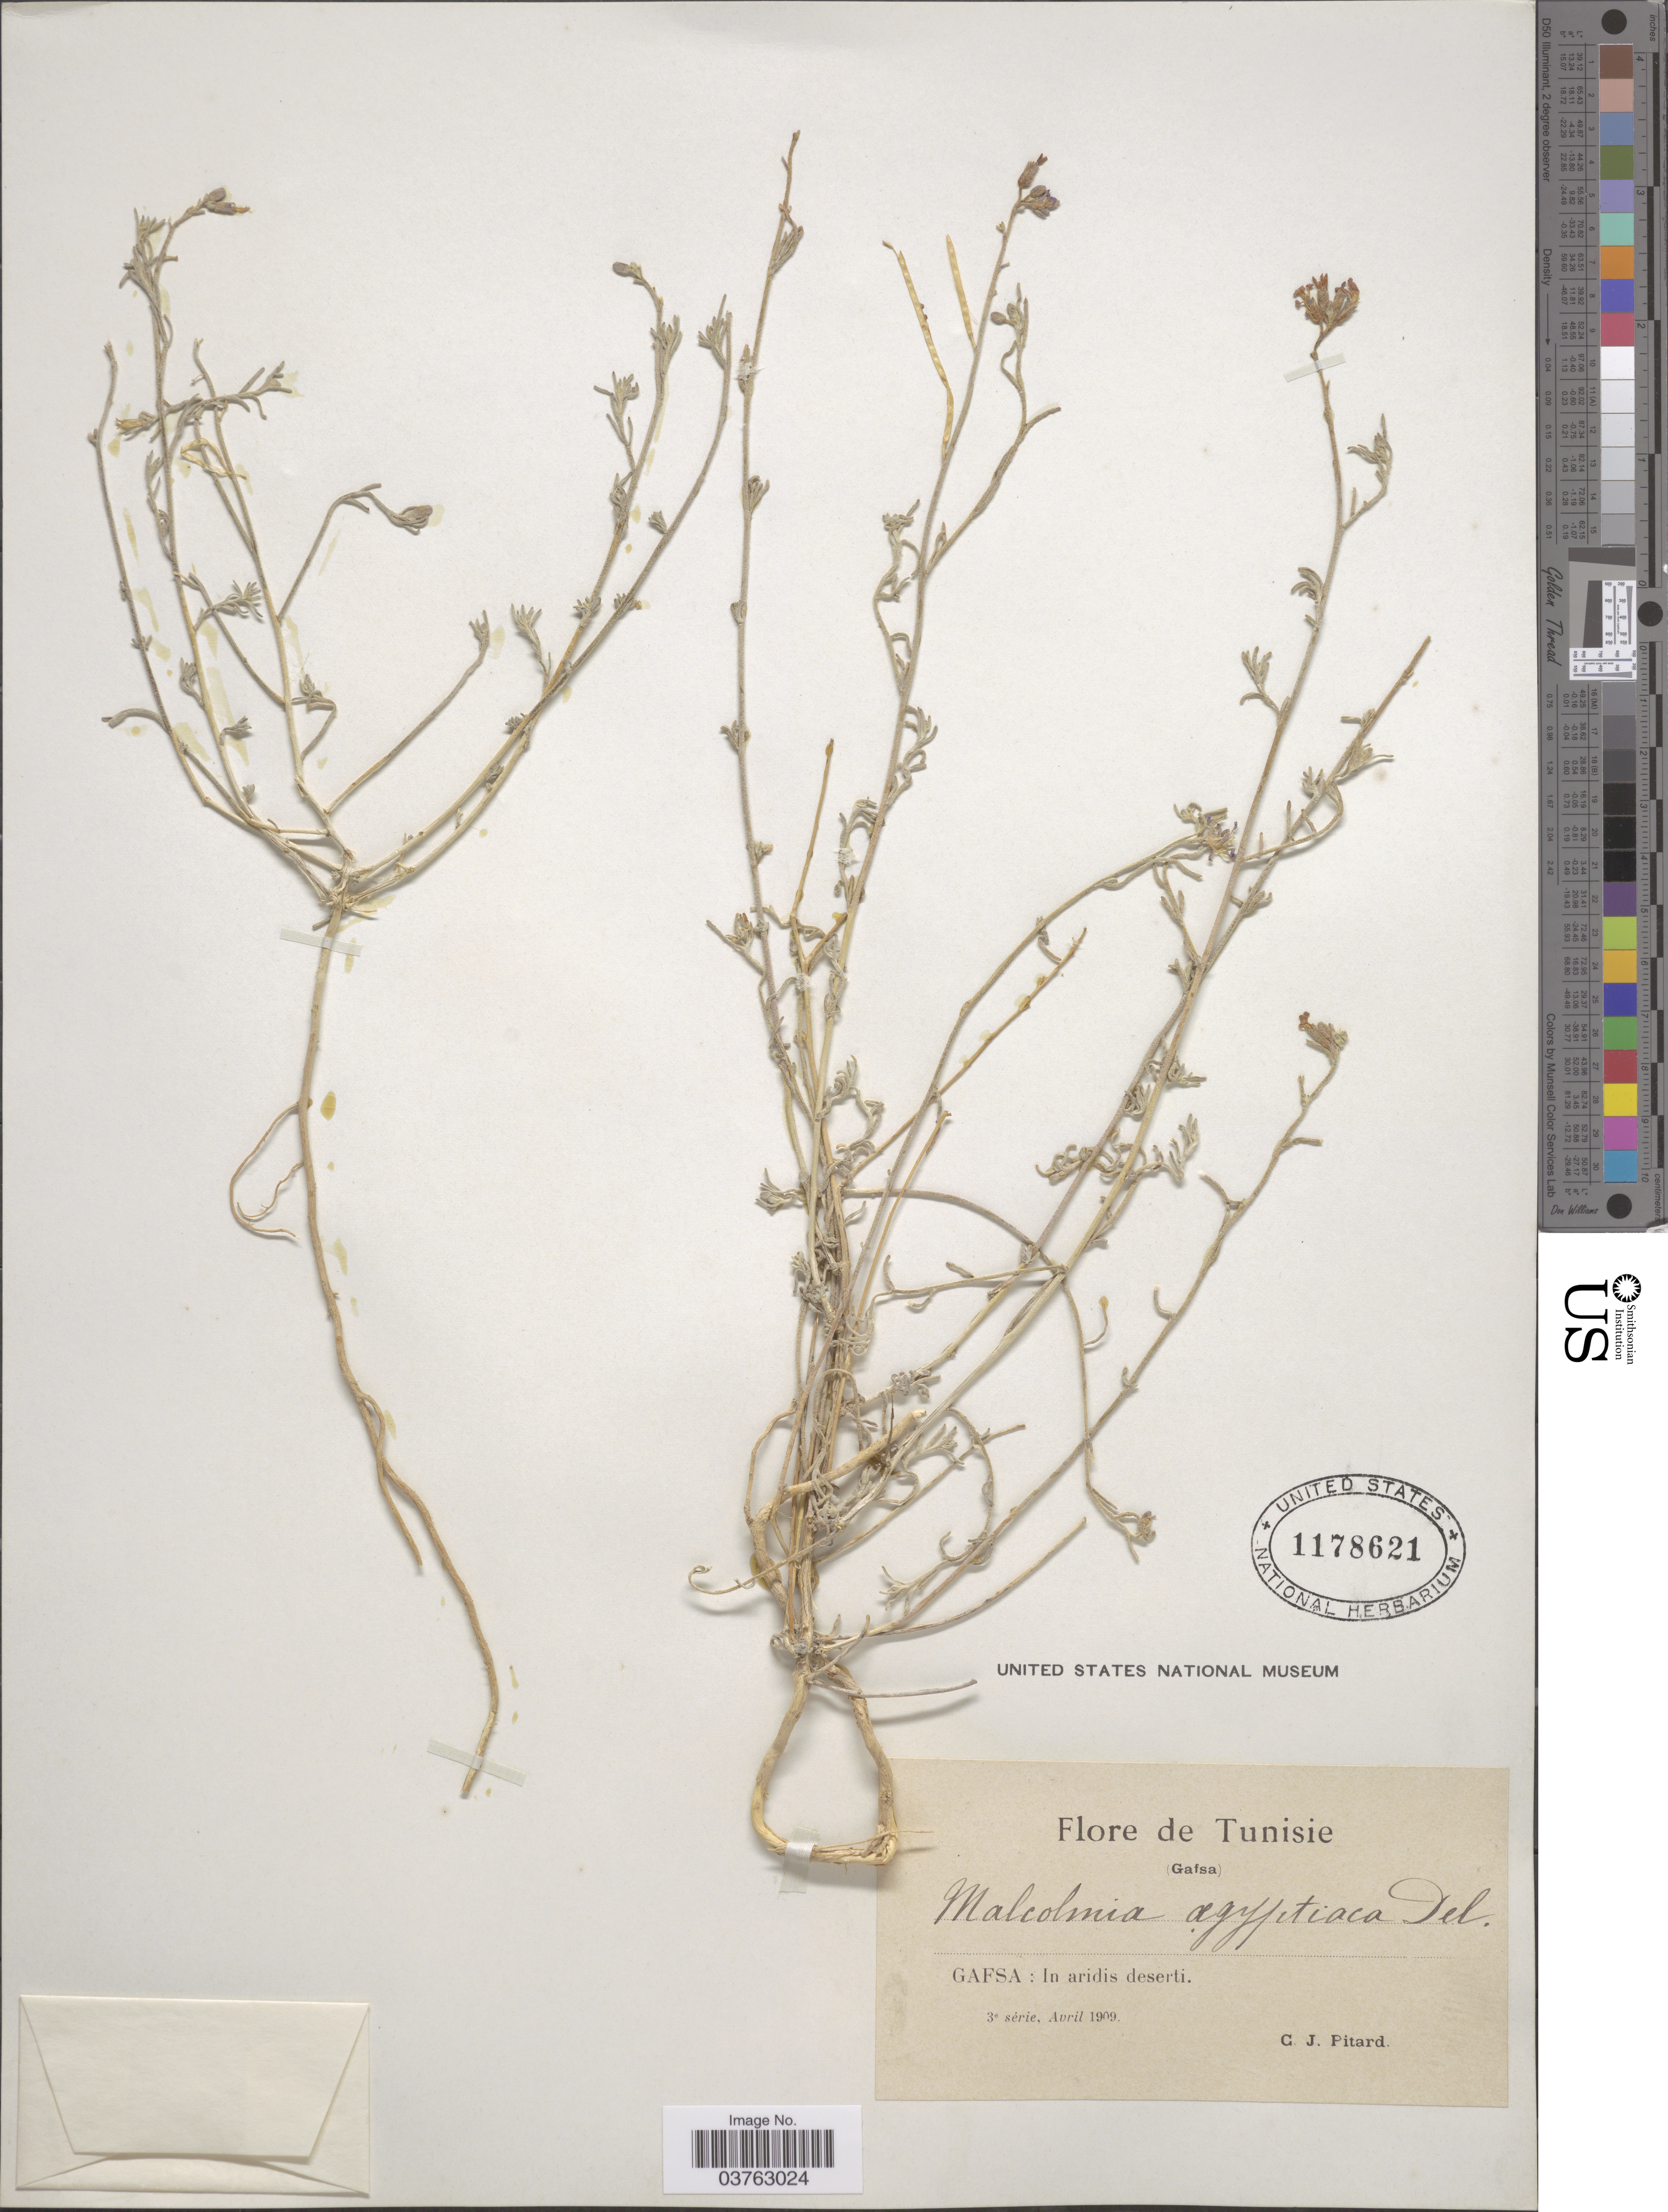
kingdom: Plantae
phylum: Tracheophyta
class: Magnoliopsida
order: Brassicales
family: Brassicaceae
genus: Malcolmia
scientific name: Malcolmia aegyptica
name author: Spreng.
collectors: C. Pitard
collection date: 1909-04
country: Tunisia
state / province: Gafsa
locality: Tunisie, In aridis deserti.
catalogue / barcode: US 1178621